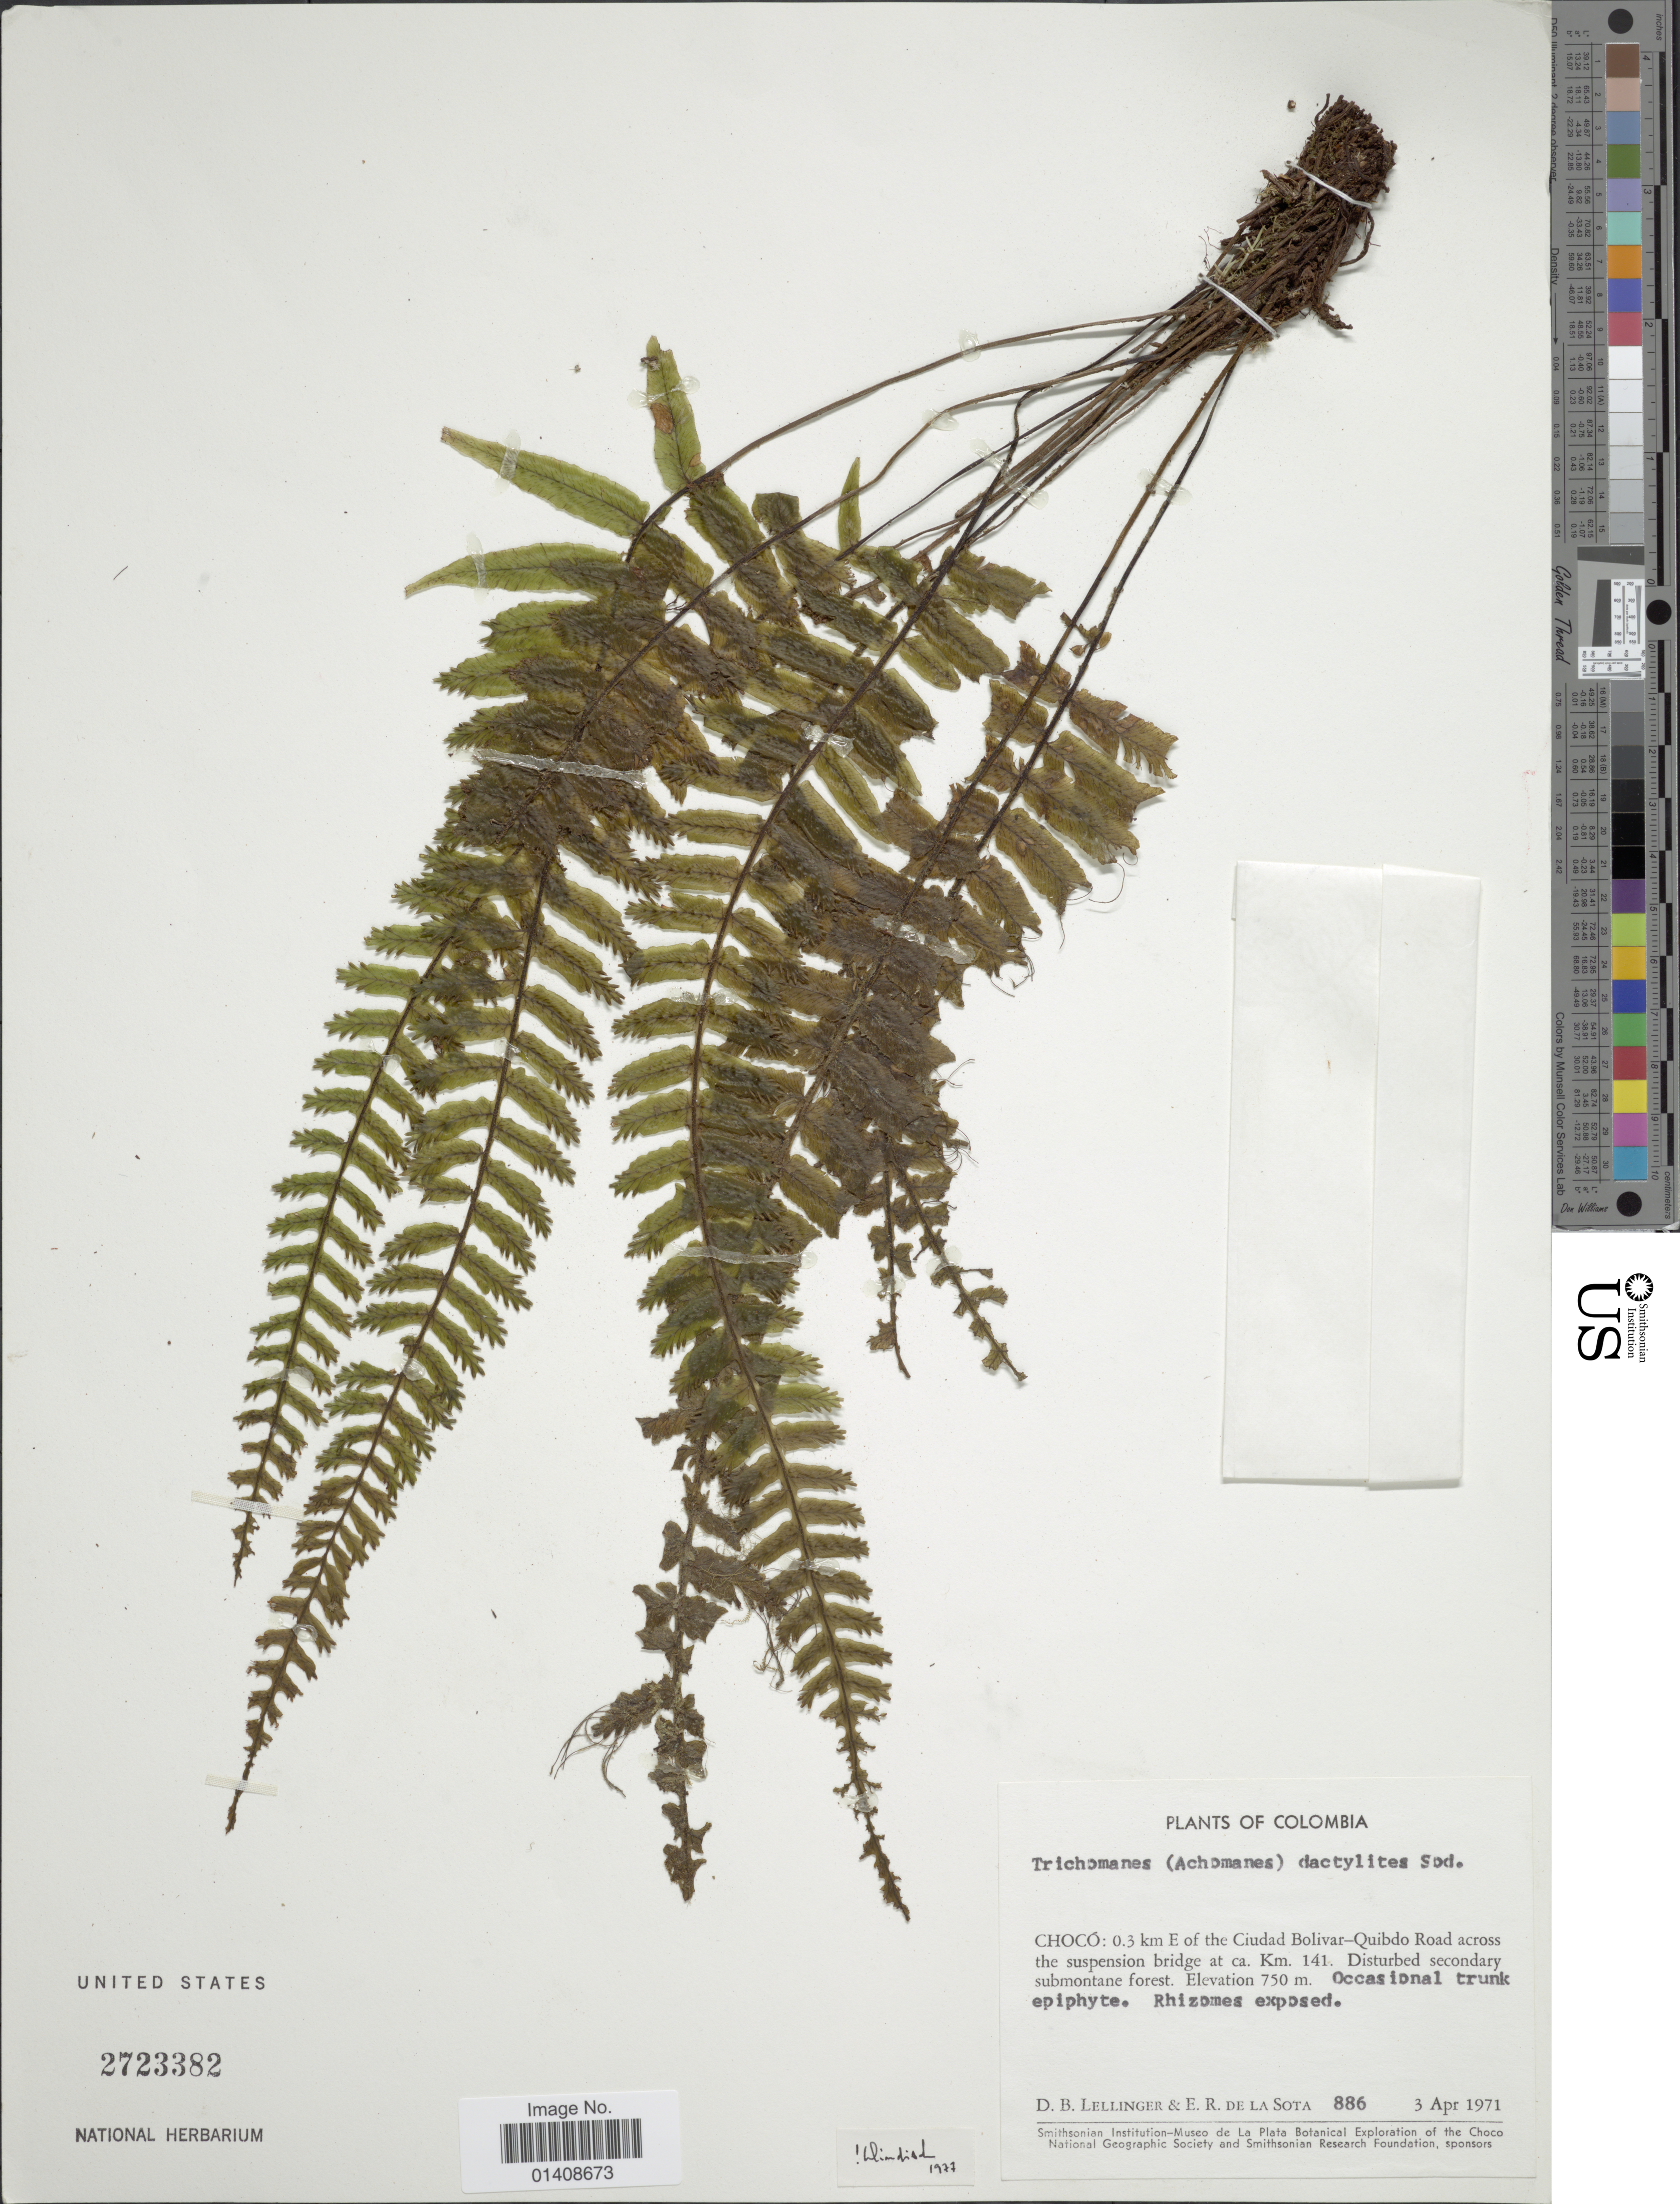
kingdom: Plantae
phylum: Tracheophyta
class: Polypodiopsida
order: Hymenophyllales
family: Hymenophyllaceae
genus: Trichomanes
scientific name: Trichomanes dactylites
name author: Sodiro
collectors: D. B. Lellinger & E. R. de la Sota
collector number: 886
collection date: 1971-04-03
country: Colombia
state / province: Chocó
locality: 0.3 km E of the Ciudad Bolivar-Quibdo Road across the suspension bridge at km 141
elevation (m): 750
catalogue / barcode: US 2723382